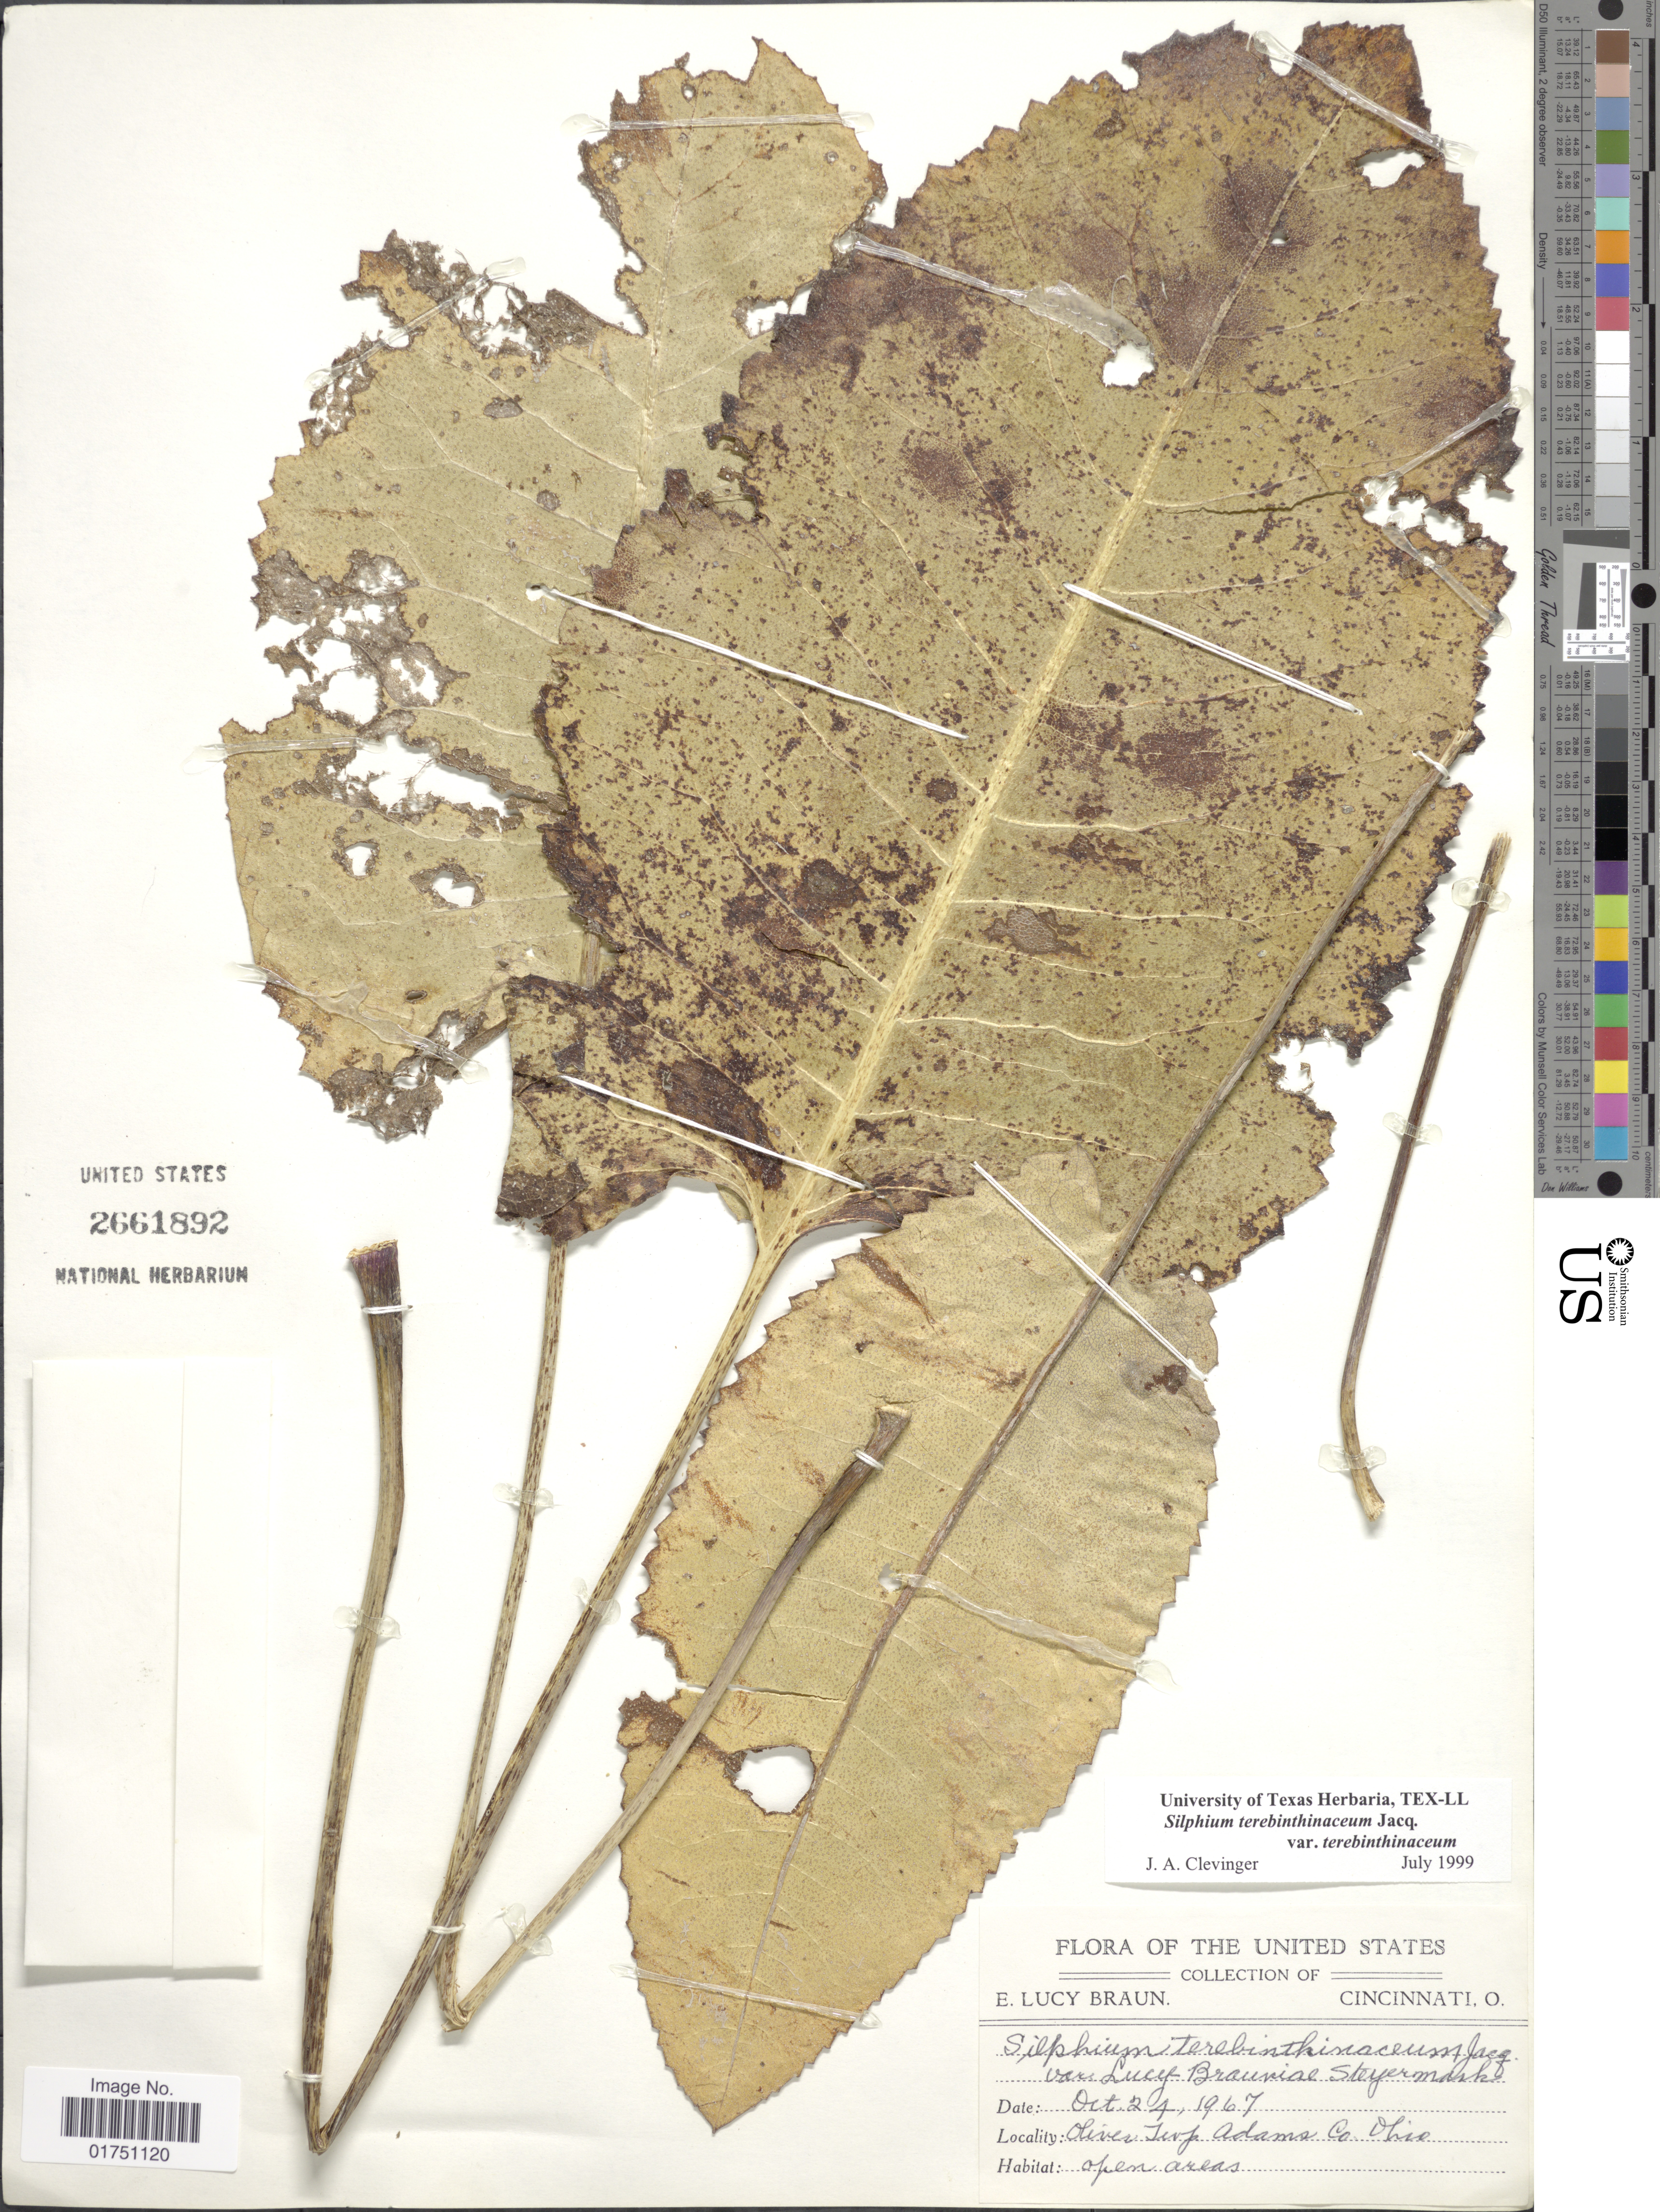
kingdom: Plantae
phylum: Tracheophyta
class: Magnoliopsida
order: Asterales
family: Asteraceae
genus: Silphium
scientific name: Silphium terebinthinaceum var. terebinthinaceum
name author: Jacq.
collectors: E. L. Braun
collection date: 1967-10-24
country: United States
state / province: Ohio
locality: Oliver Twp Adams Co. Ohio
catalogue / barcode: US 2661892